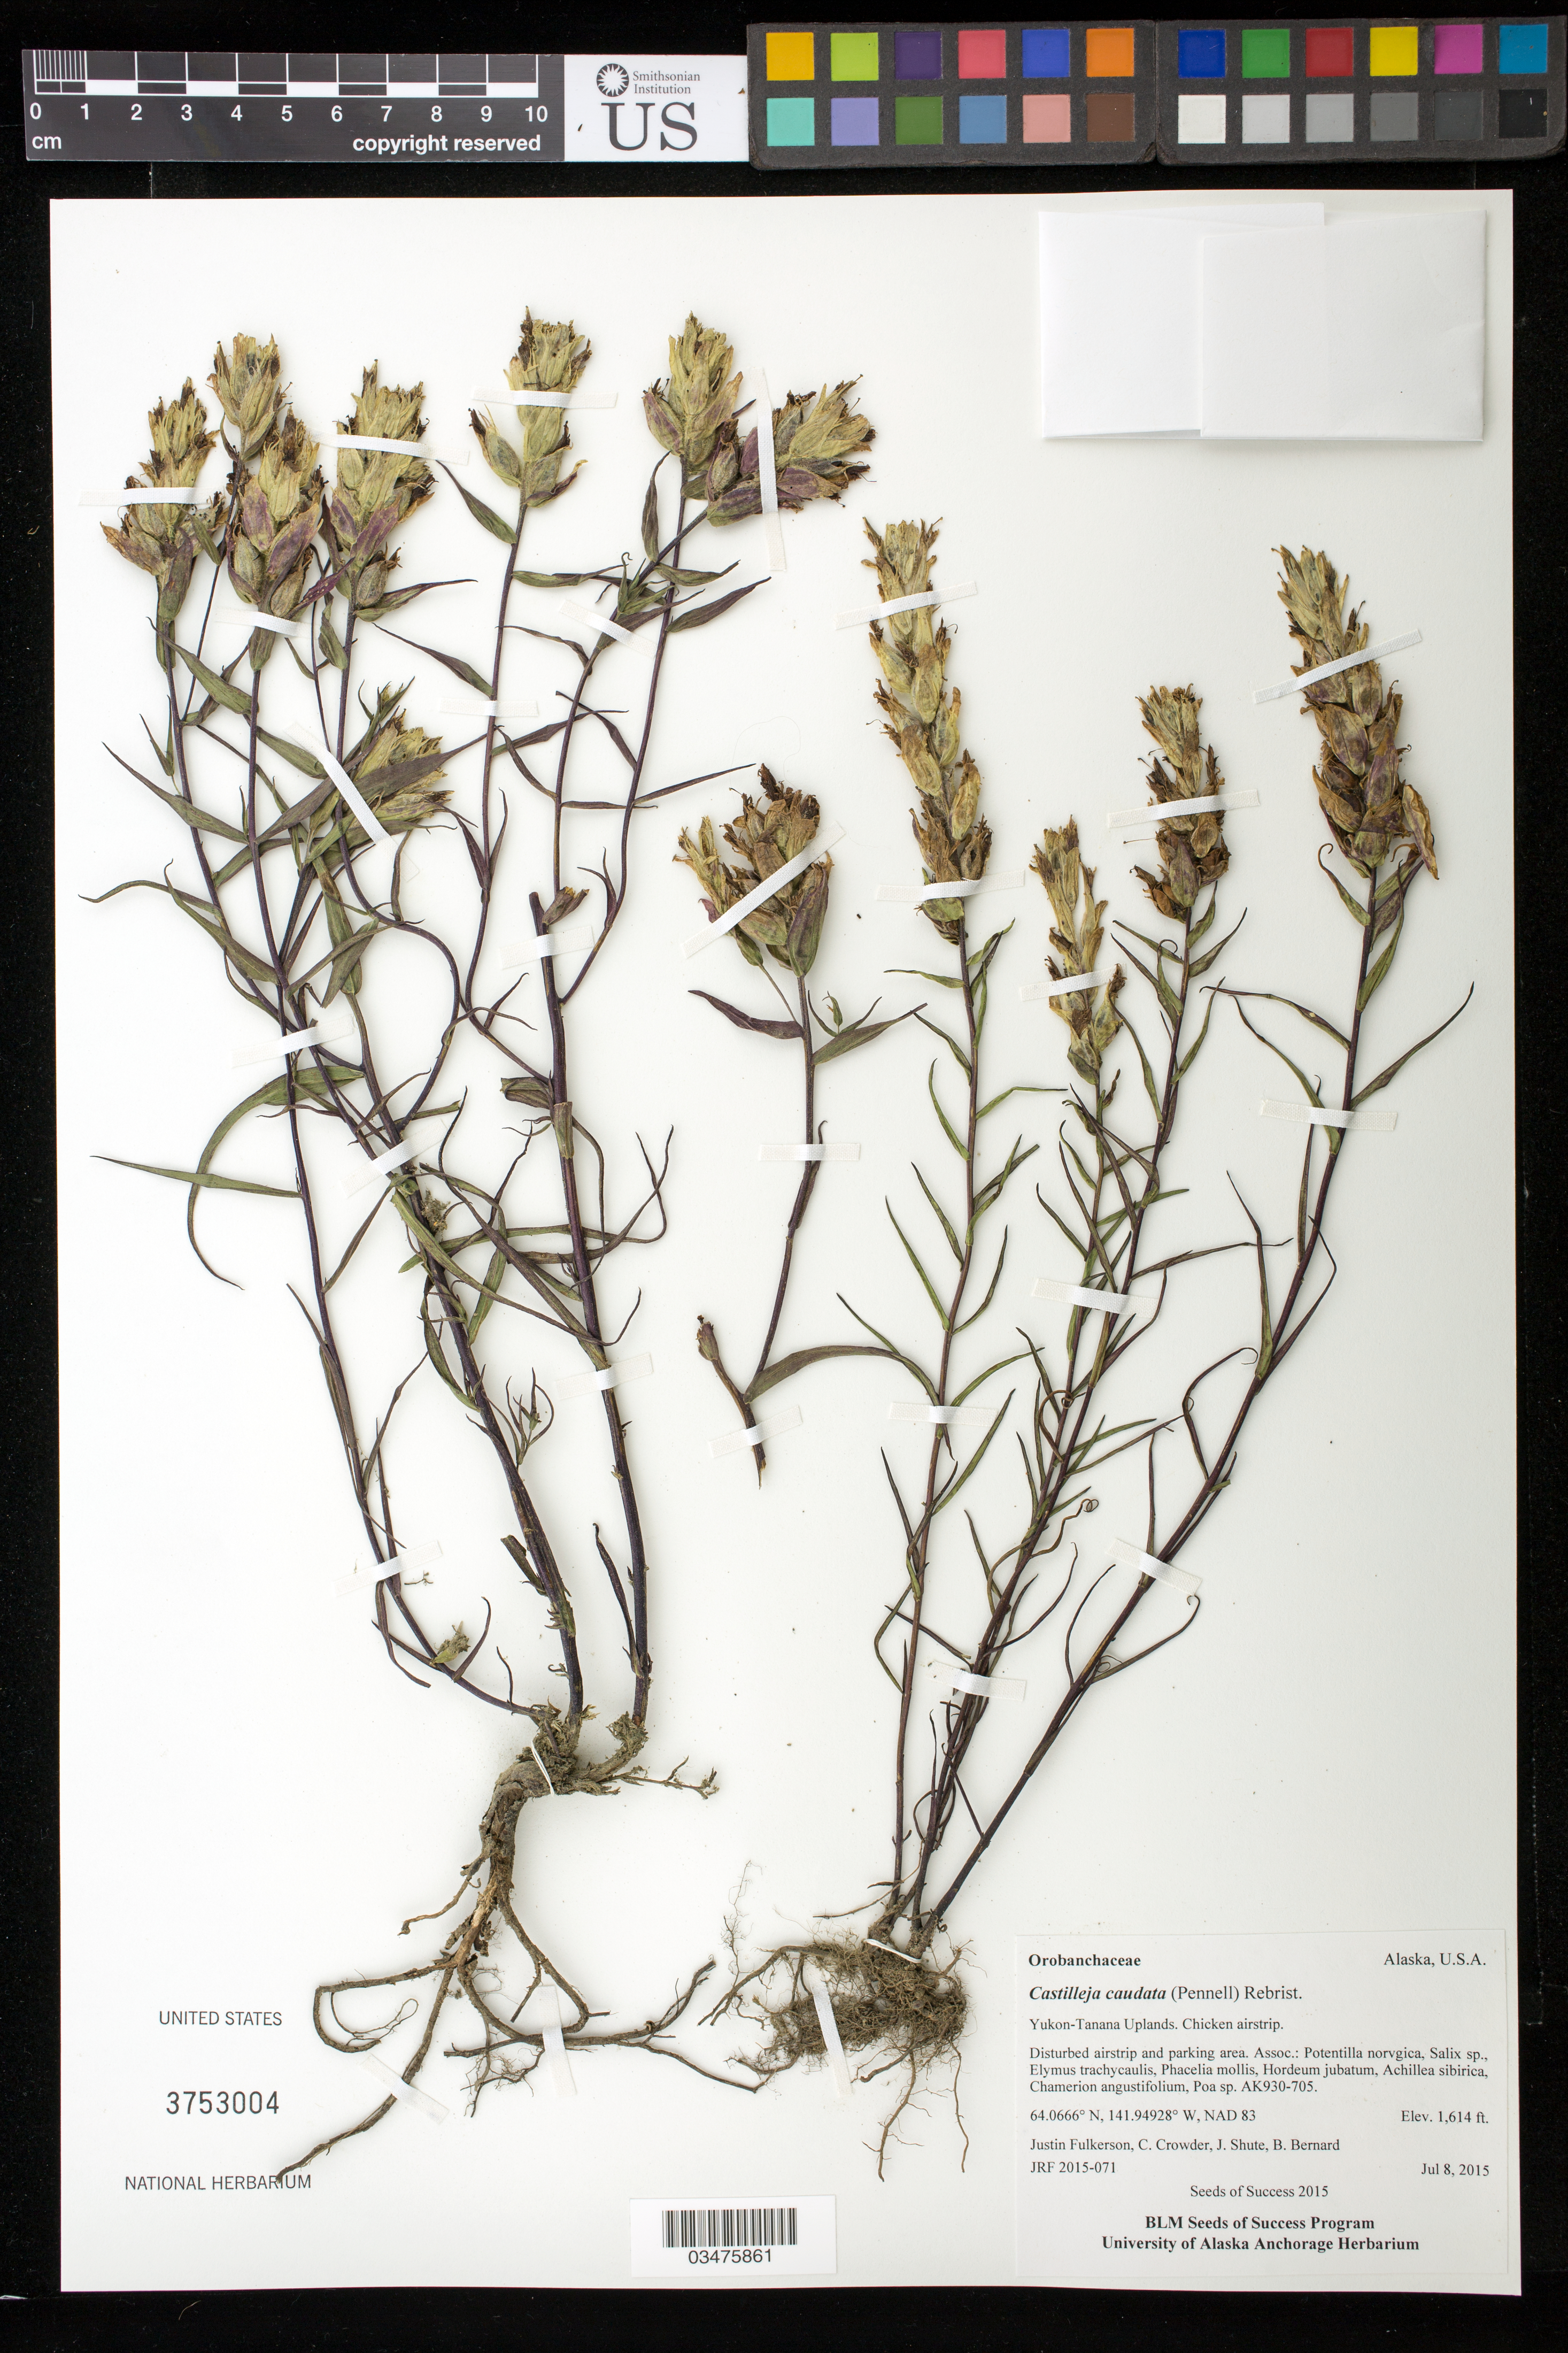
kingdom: Plantae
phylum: Tracheophyta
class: Magnoliopsida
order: Lamiales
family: Orobanchaceae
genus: Castilleja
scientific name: Castilleja caudata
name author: (Pennell) Rebrist.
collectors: J. Fulkerson, C. Crowder, J. Shute & B. Bernard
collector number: AK930-705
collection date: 2015-07-08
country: United States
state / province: Alaska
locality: Yukon-Tanana Uplands. Chicken airstrip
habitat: Disturbed airstrip and parking area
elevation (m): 492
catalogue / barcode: US 3753004